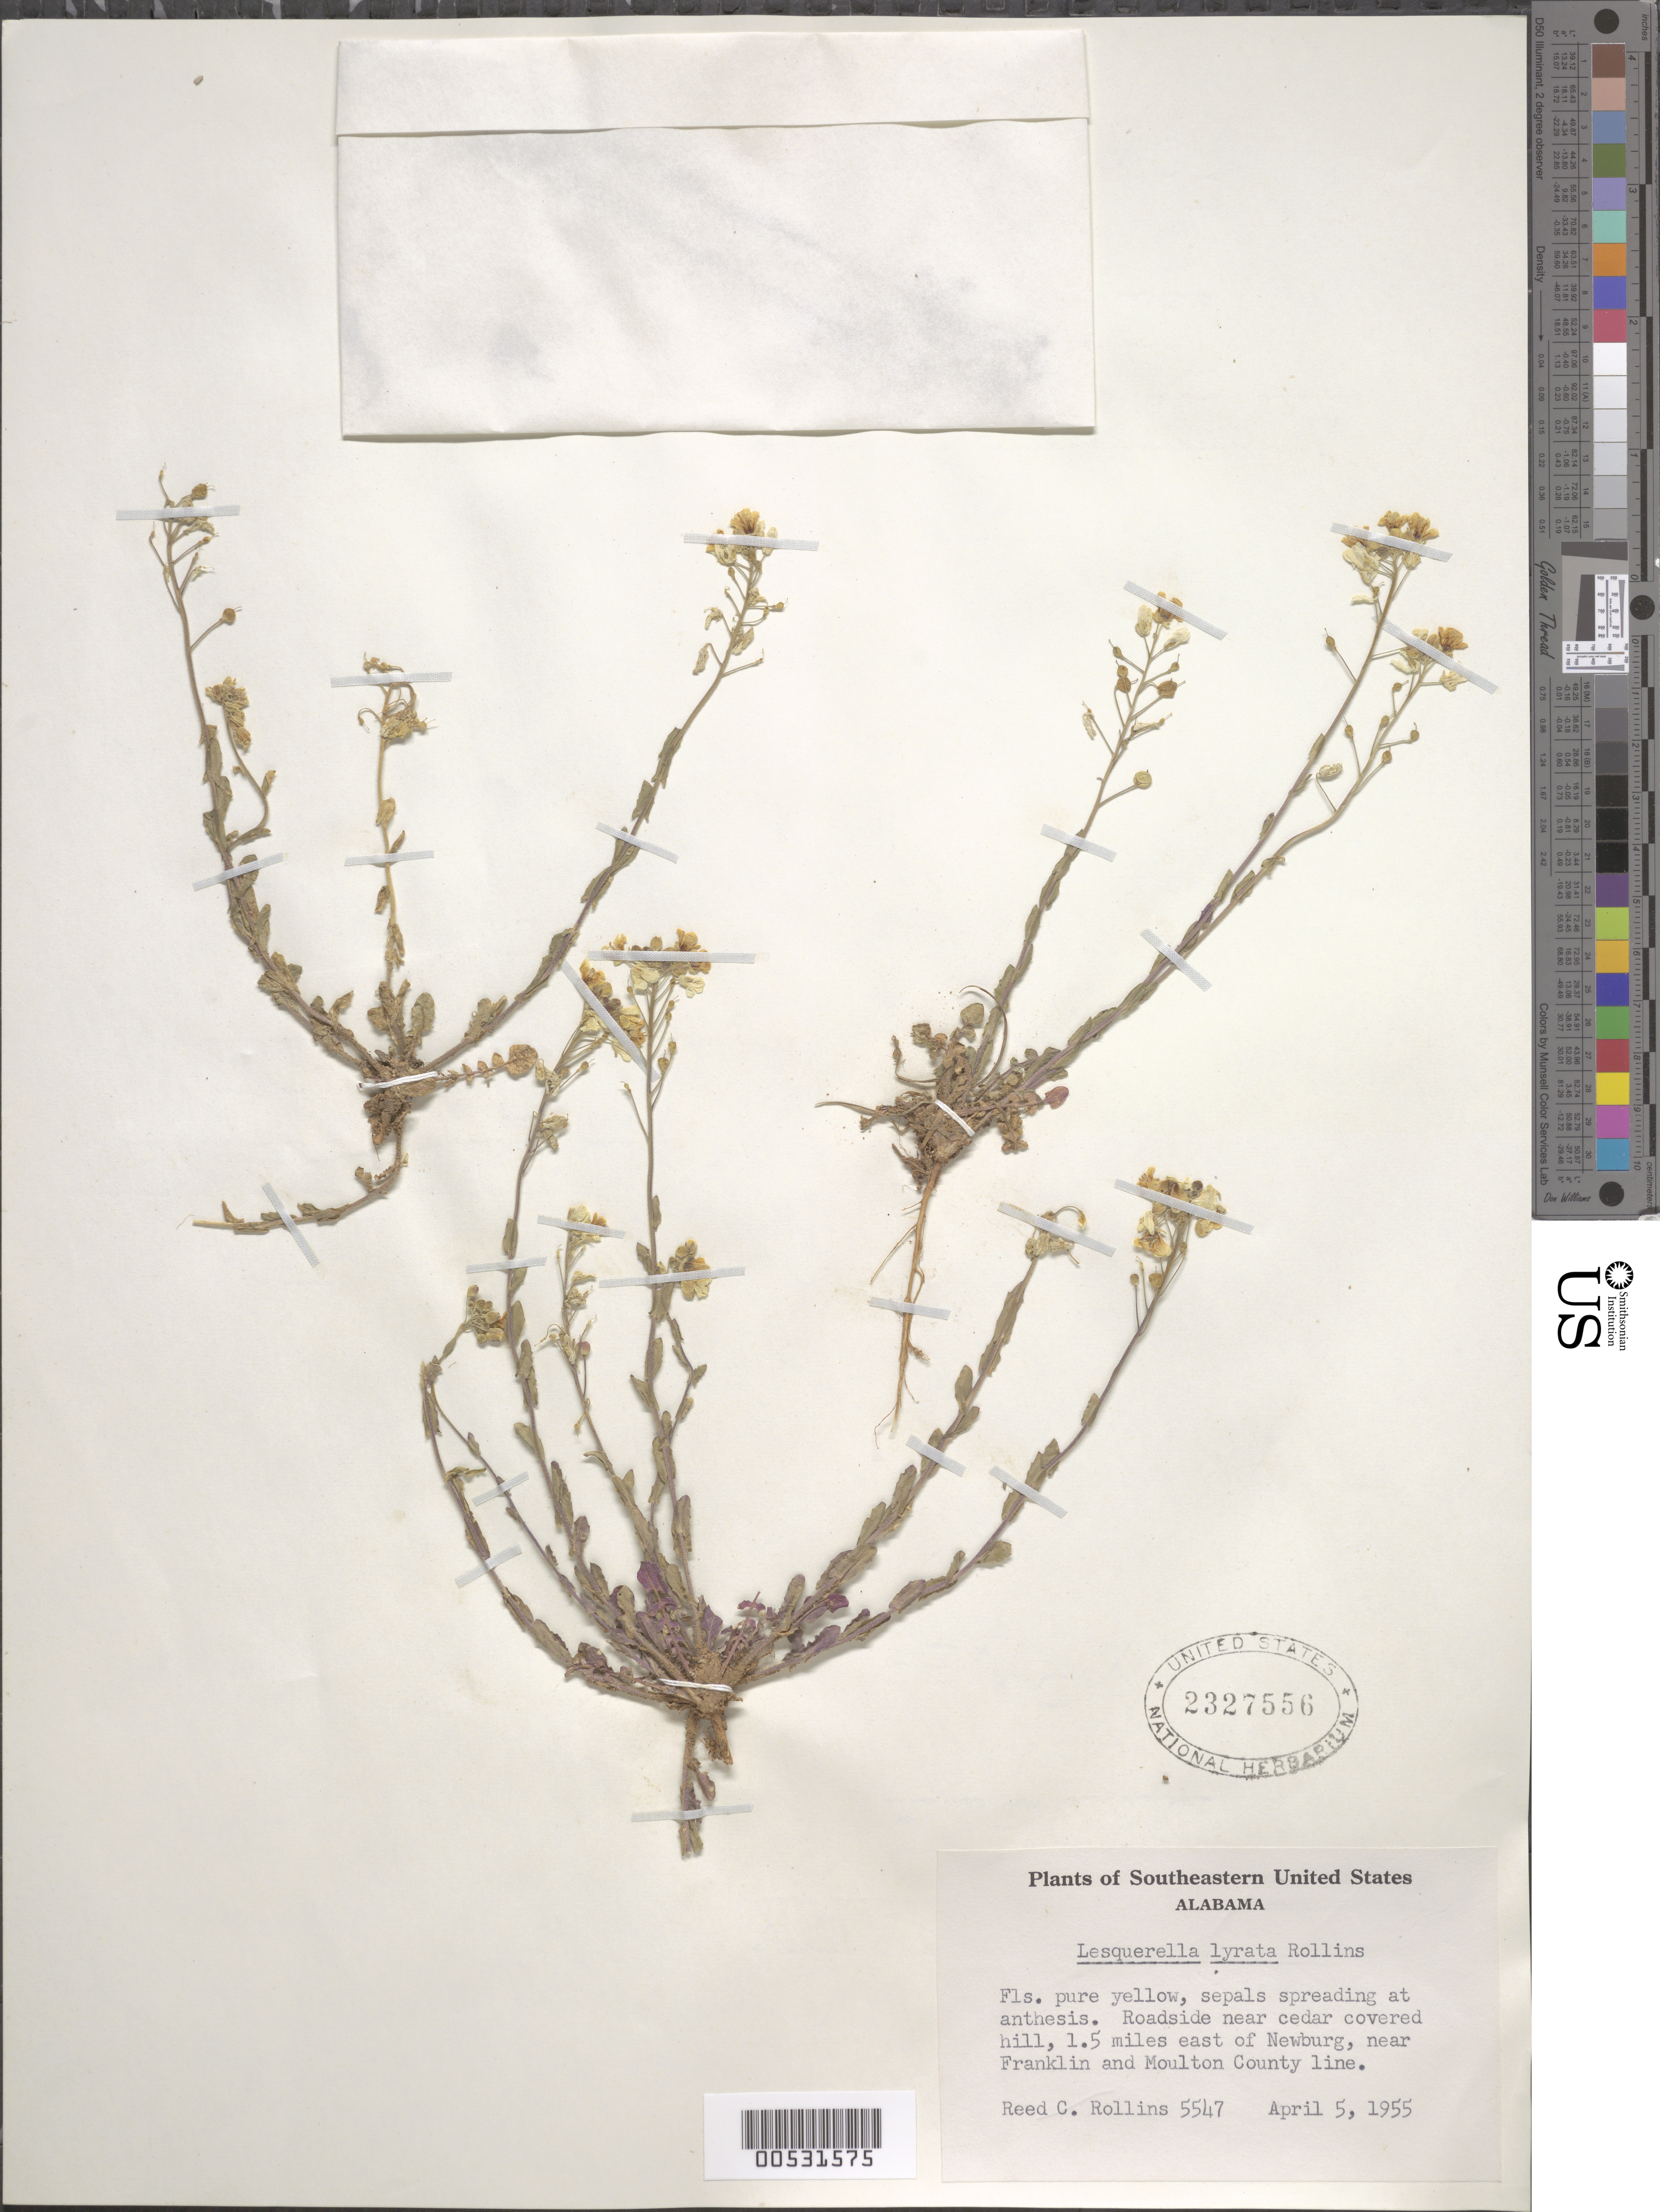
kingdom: Plantae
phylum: Tracheophyta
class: Magnoliopsida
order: Brassicales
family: Brassicaceae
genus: Lesquerella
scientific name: Lesquerella lyrata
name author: Rollins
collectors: R. C. Rollins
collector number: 5547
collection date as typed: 05 Apr 1955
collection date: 1955-04-05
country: United States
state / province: Alabama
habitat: Roadside near cedar covered hill.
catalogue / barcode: US 2327556